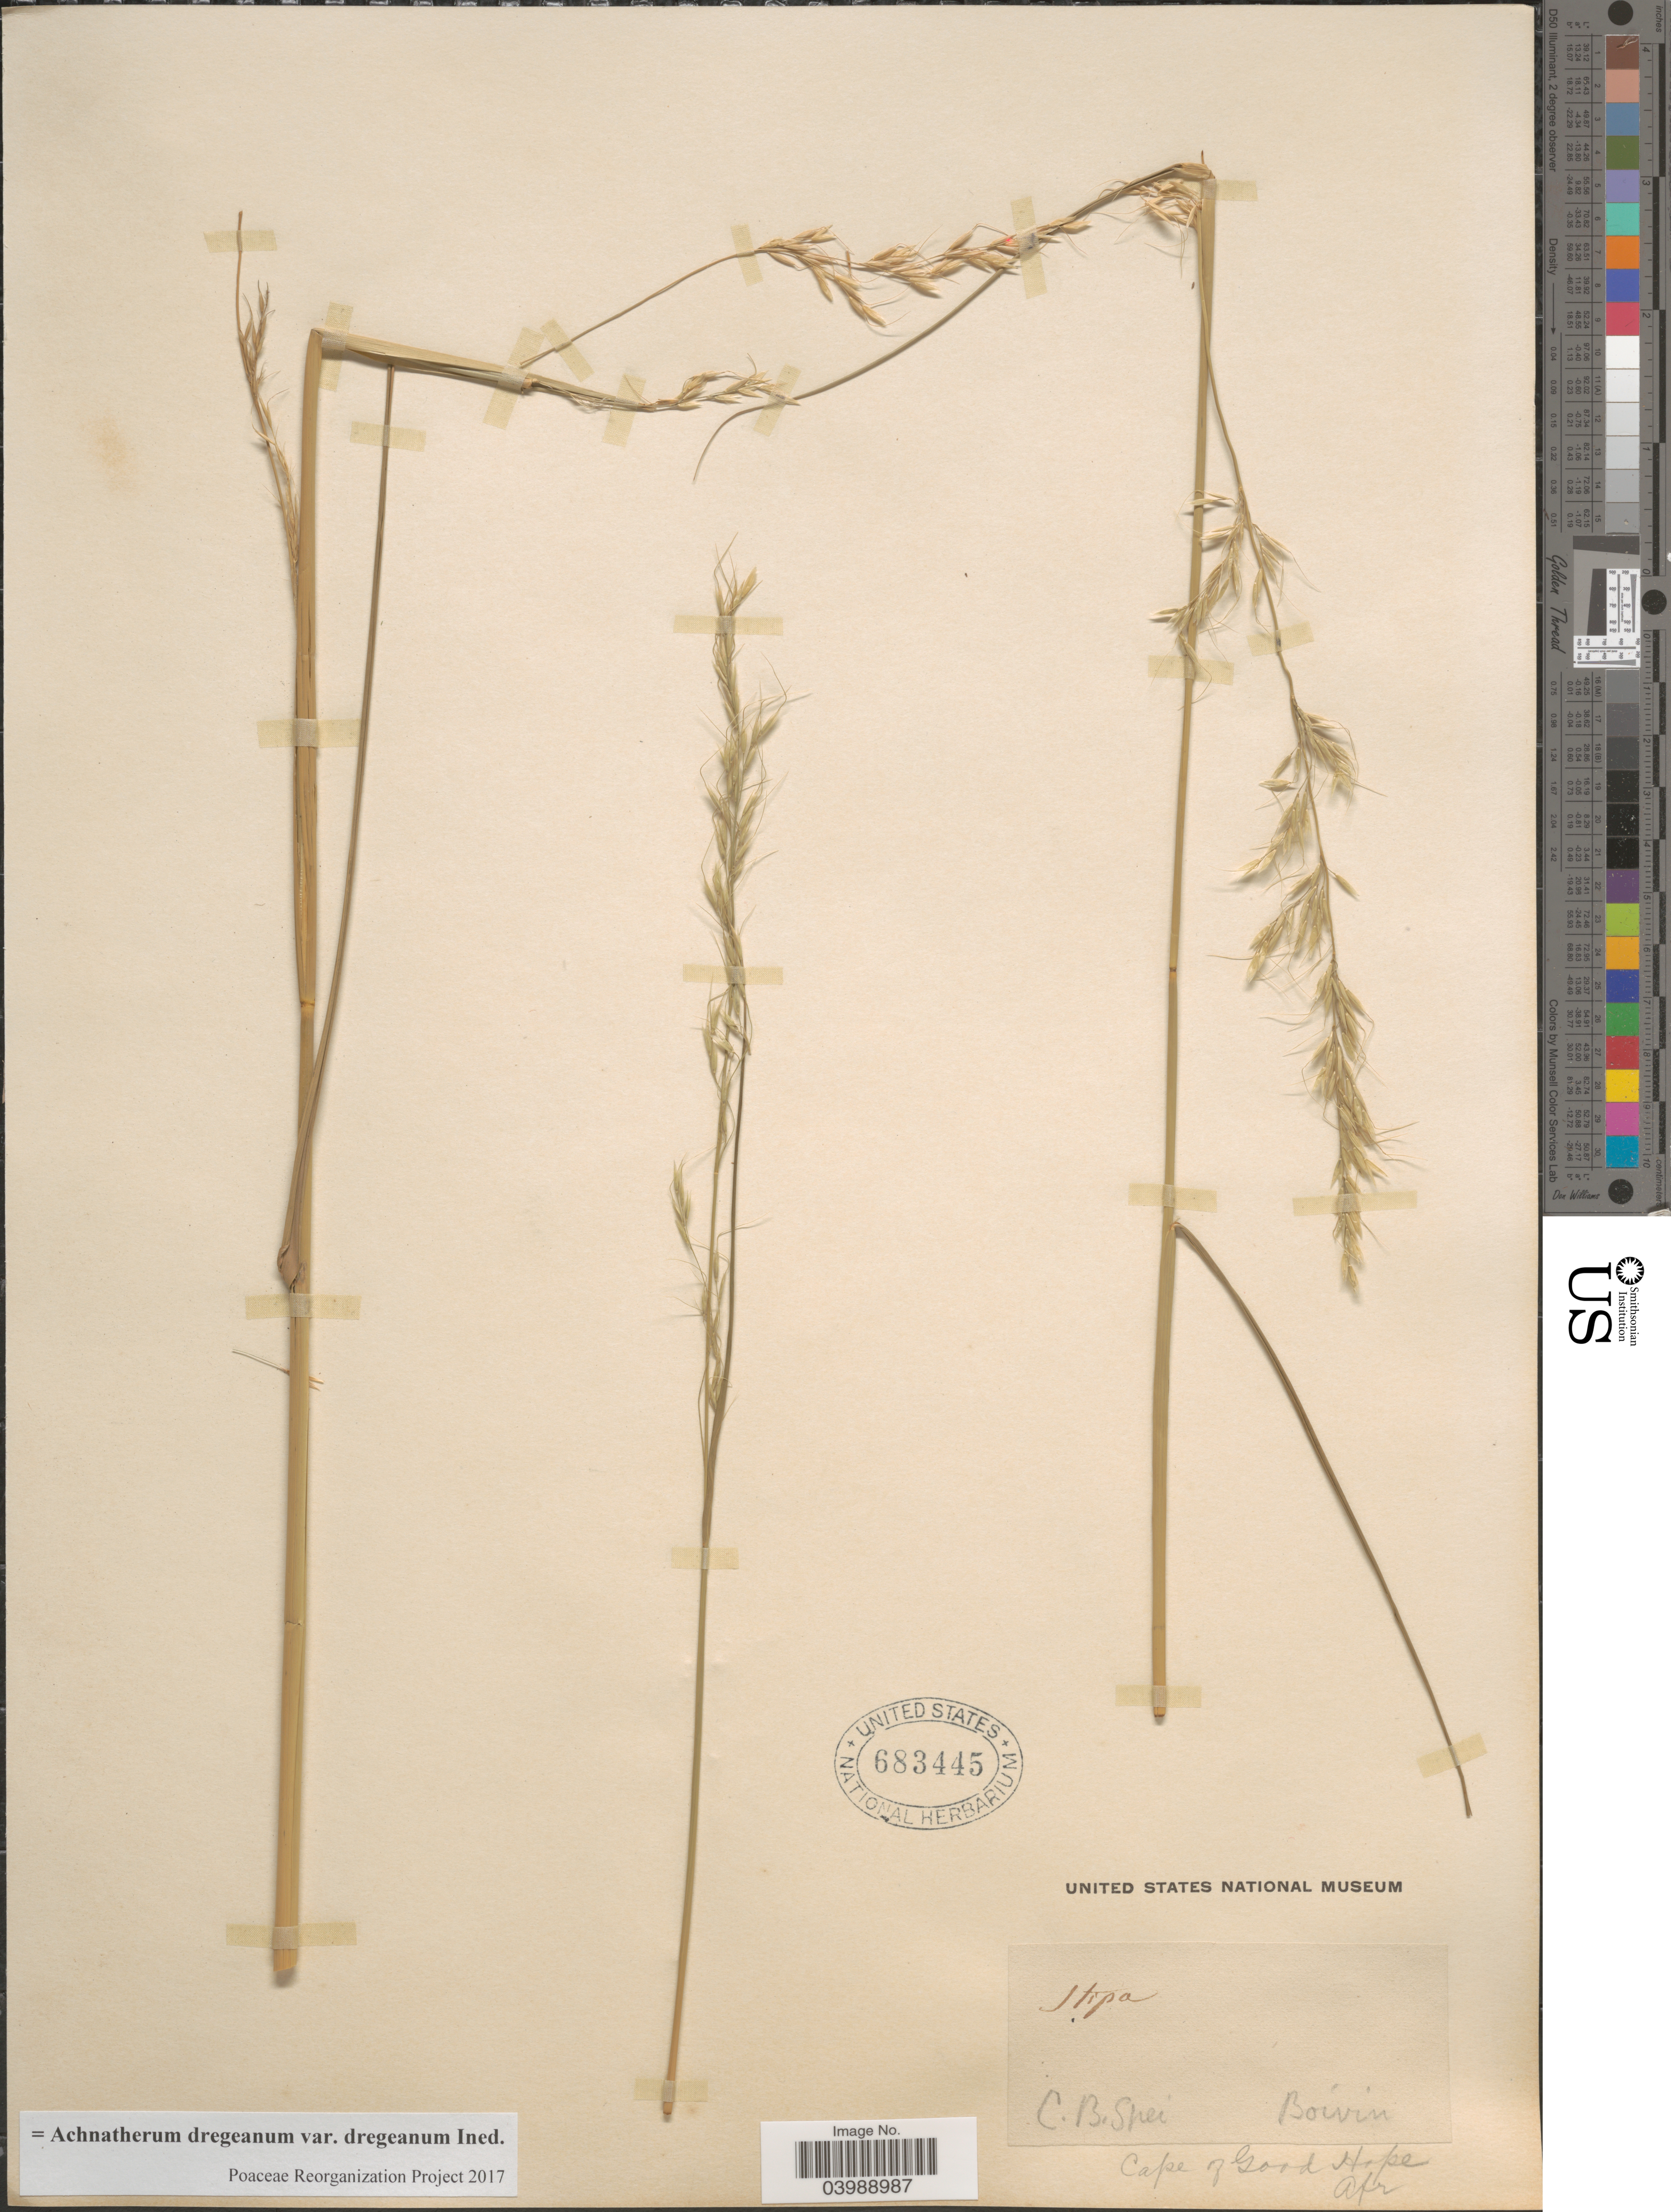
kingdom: Plantae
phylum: Tracheophyta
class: Liliopsida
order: Poales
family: Poaceae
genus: Achnatherum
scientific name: Achnatherum dregeanum var. dregeanum ined.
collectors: -- Boivin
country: South Africa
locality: C. B. Spei. Cape of Good Hope.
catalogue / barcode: US 683445